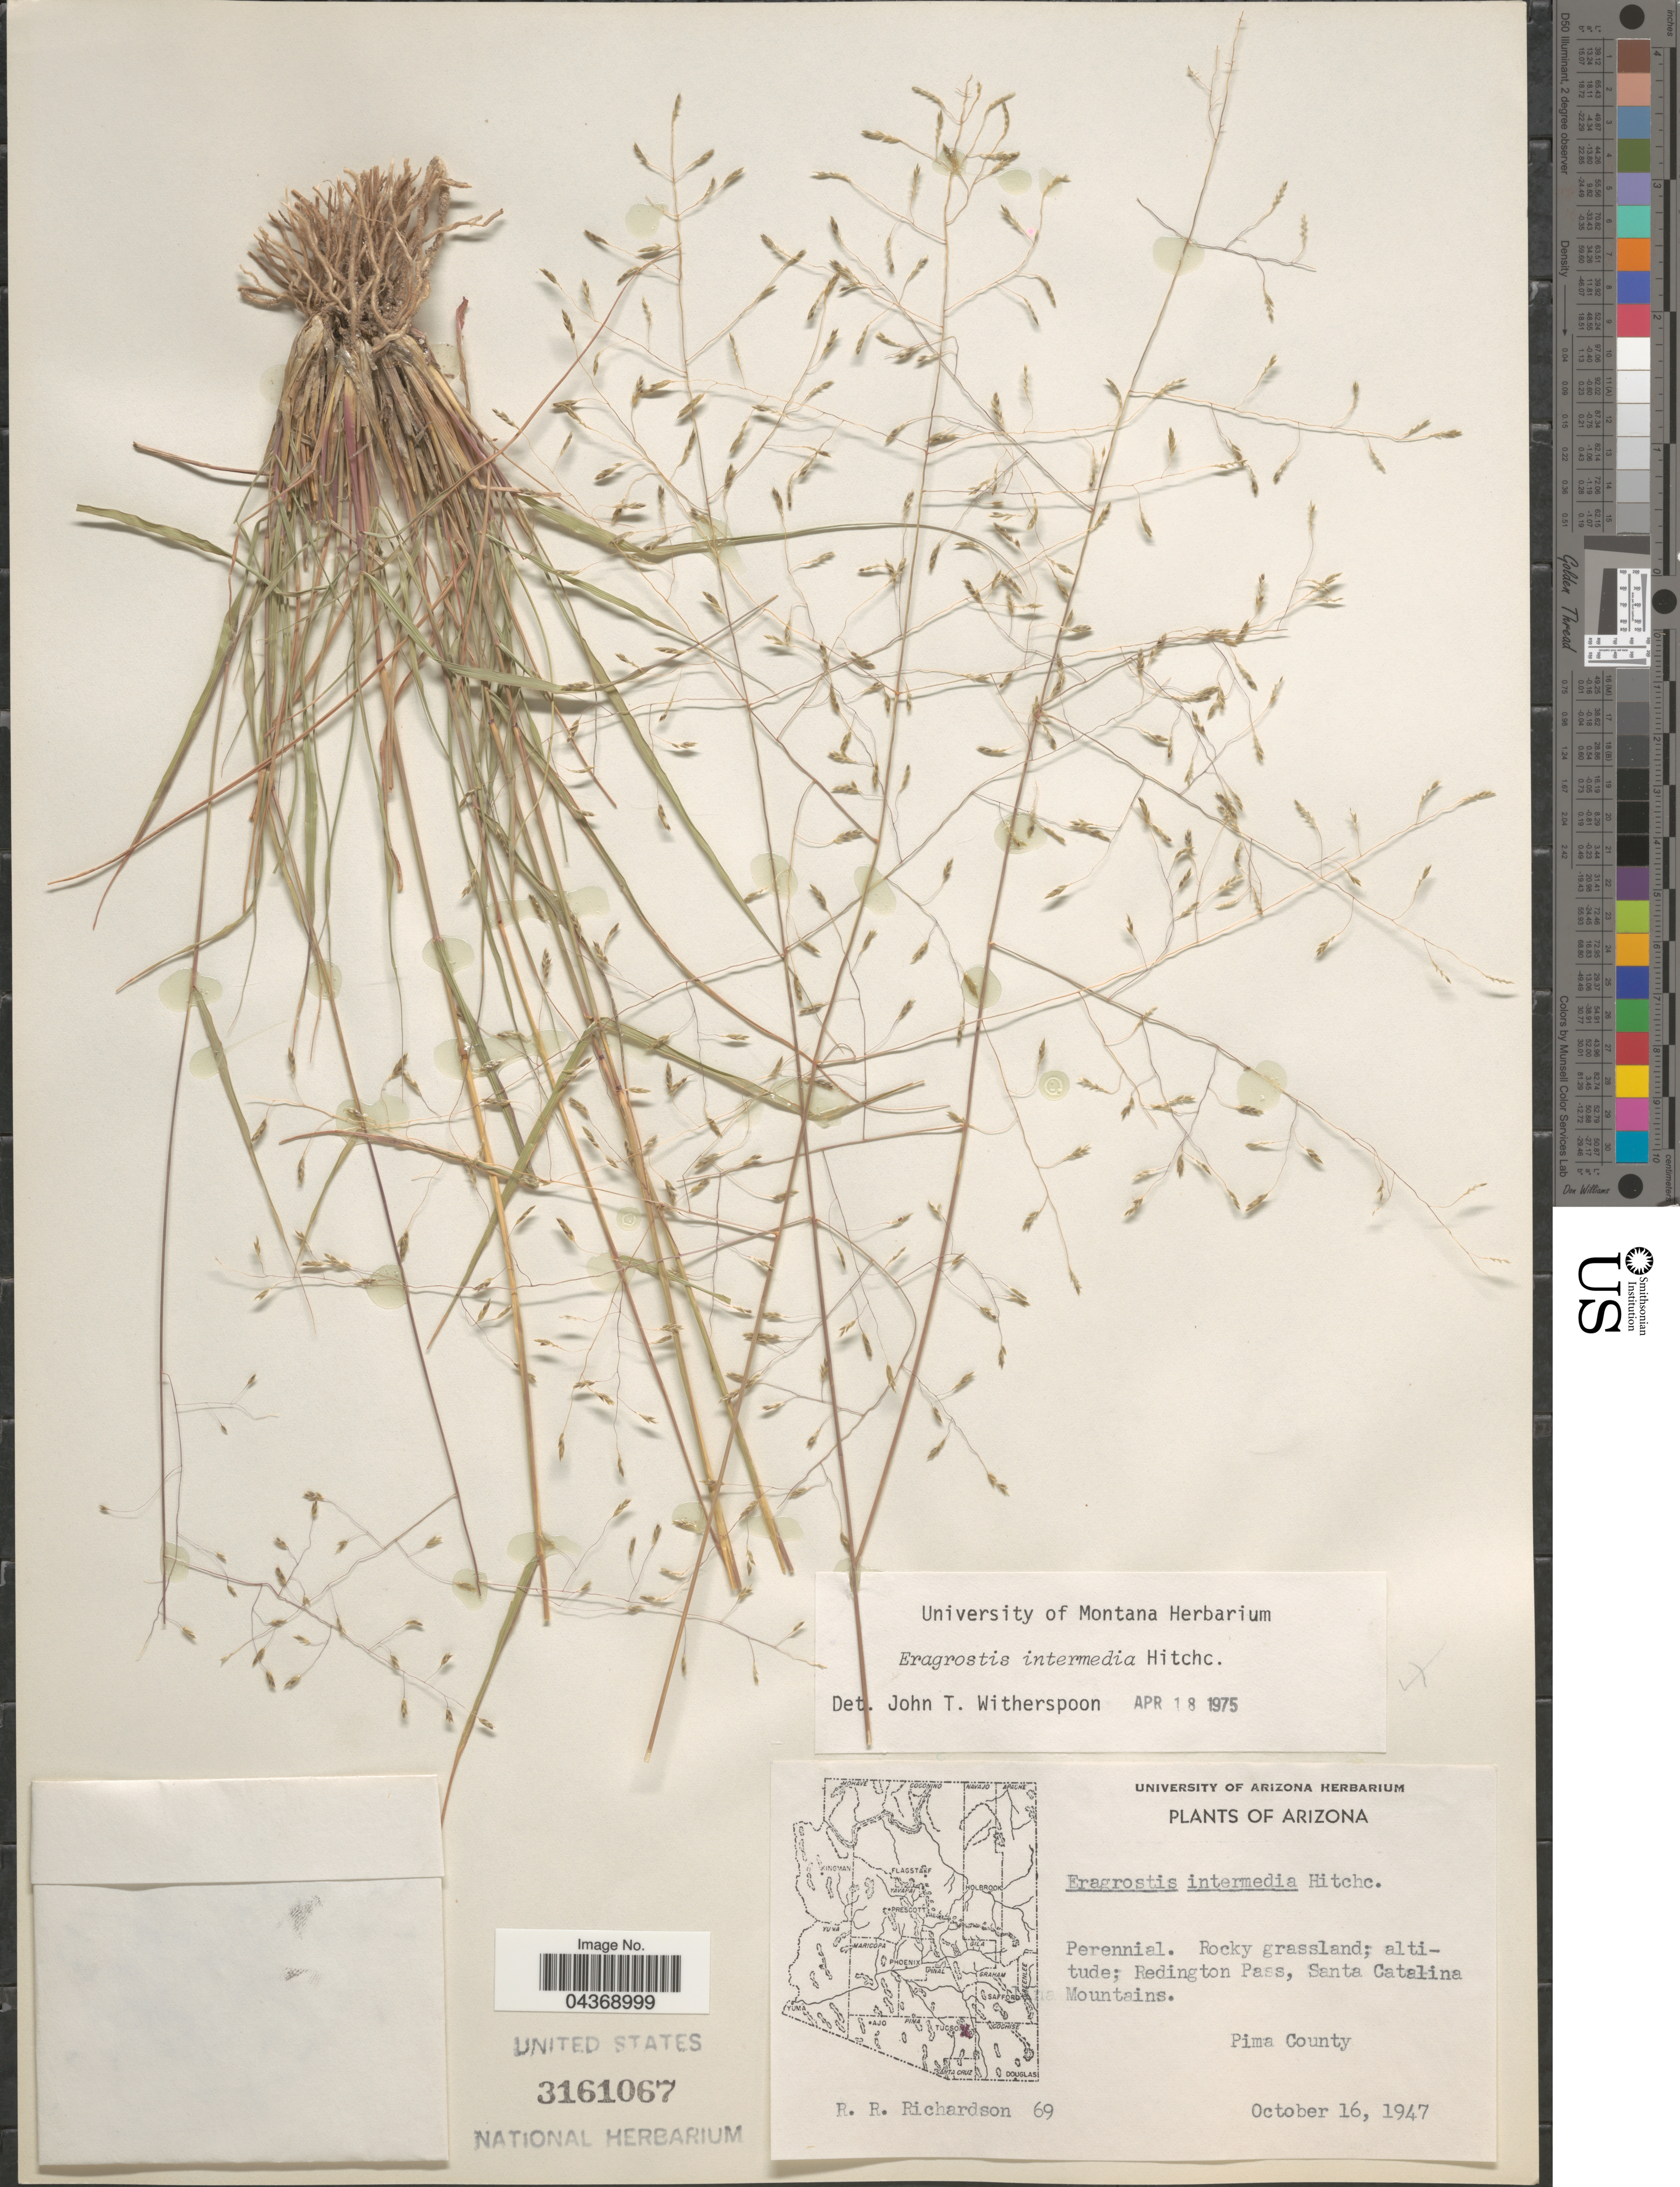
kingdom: Plantae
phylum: Tracheophyta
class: Liliopsida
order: Poales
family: Poaceae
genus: Eragrostis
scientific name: Eragrostis intermedia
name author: Hitchc.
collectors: R. Richardson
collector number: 69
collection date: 1947-10-16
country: United States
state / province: Arizona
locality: Redington Pass, Santa Catalina Mountains. Pima County.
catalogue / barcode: US 3161067